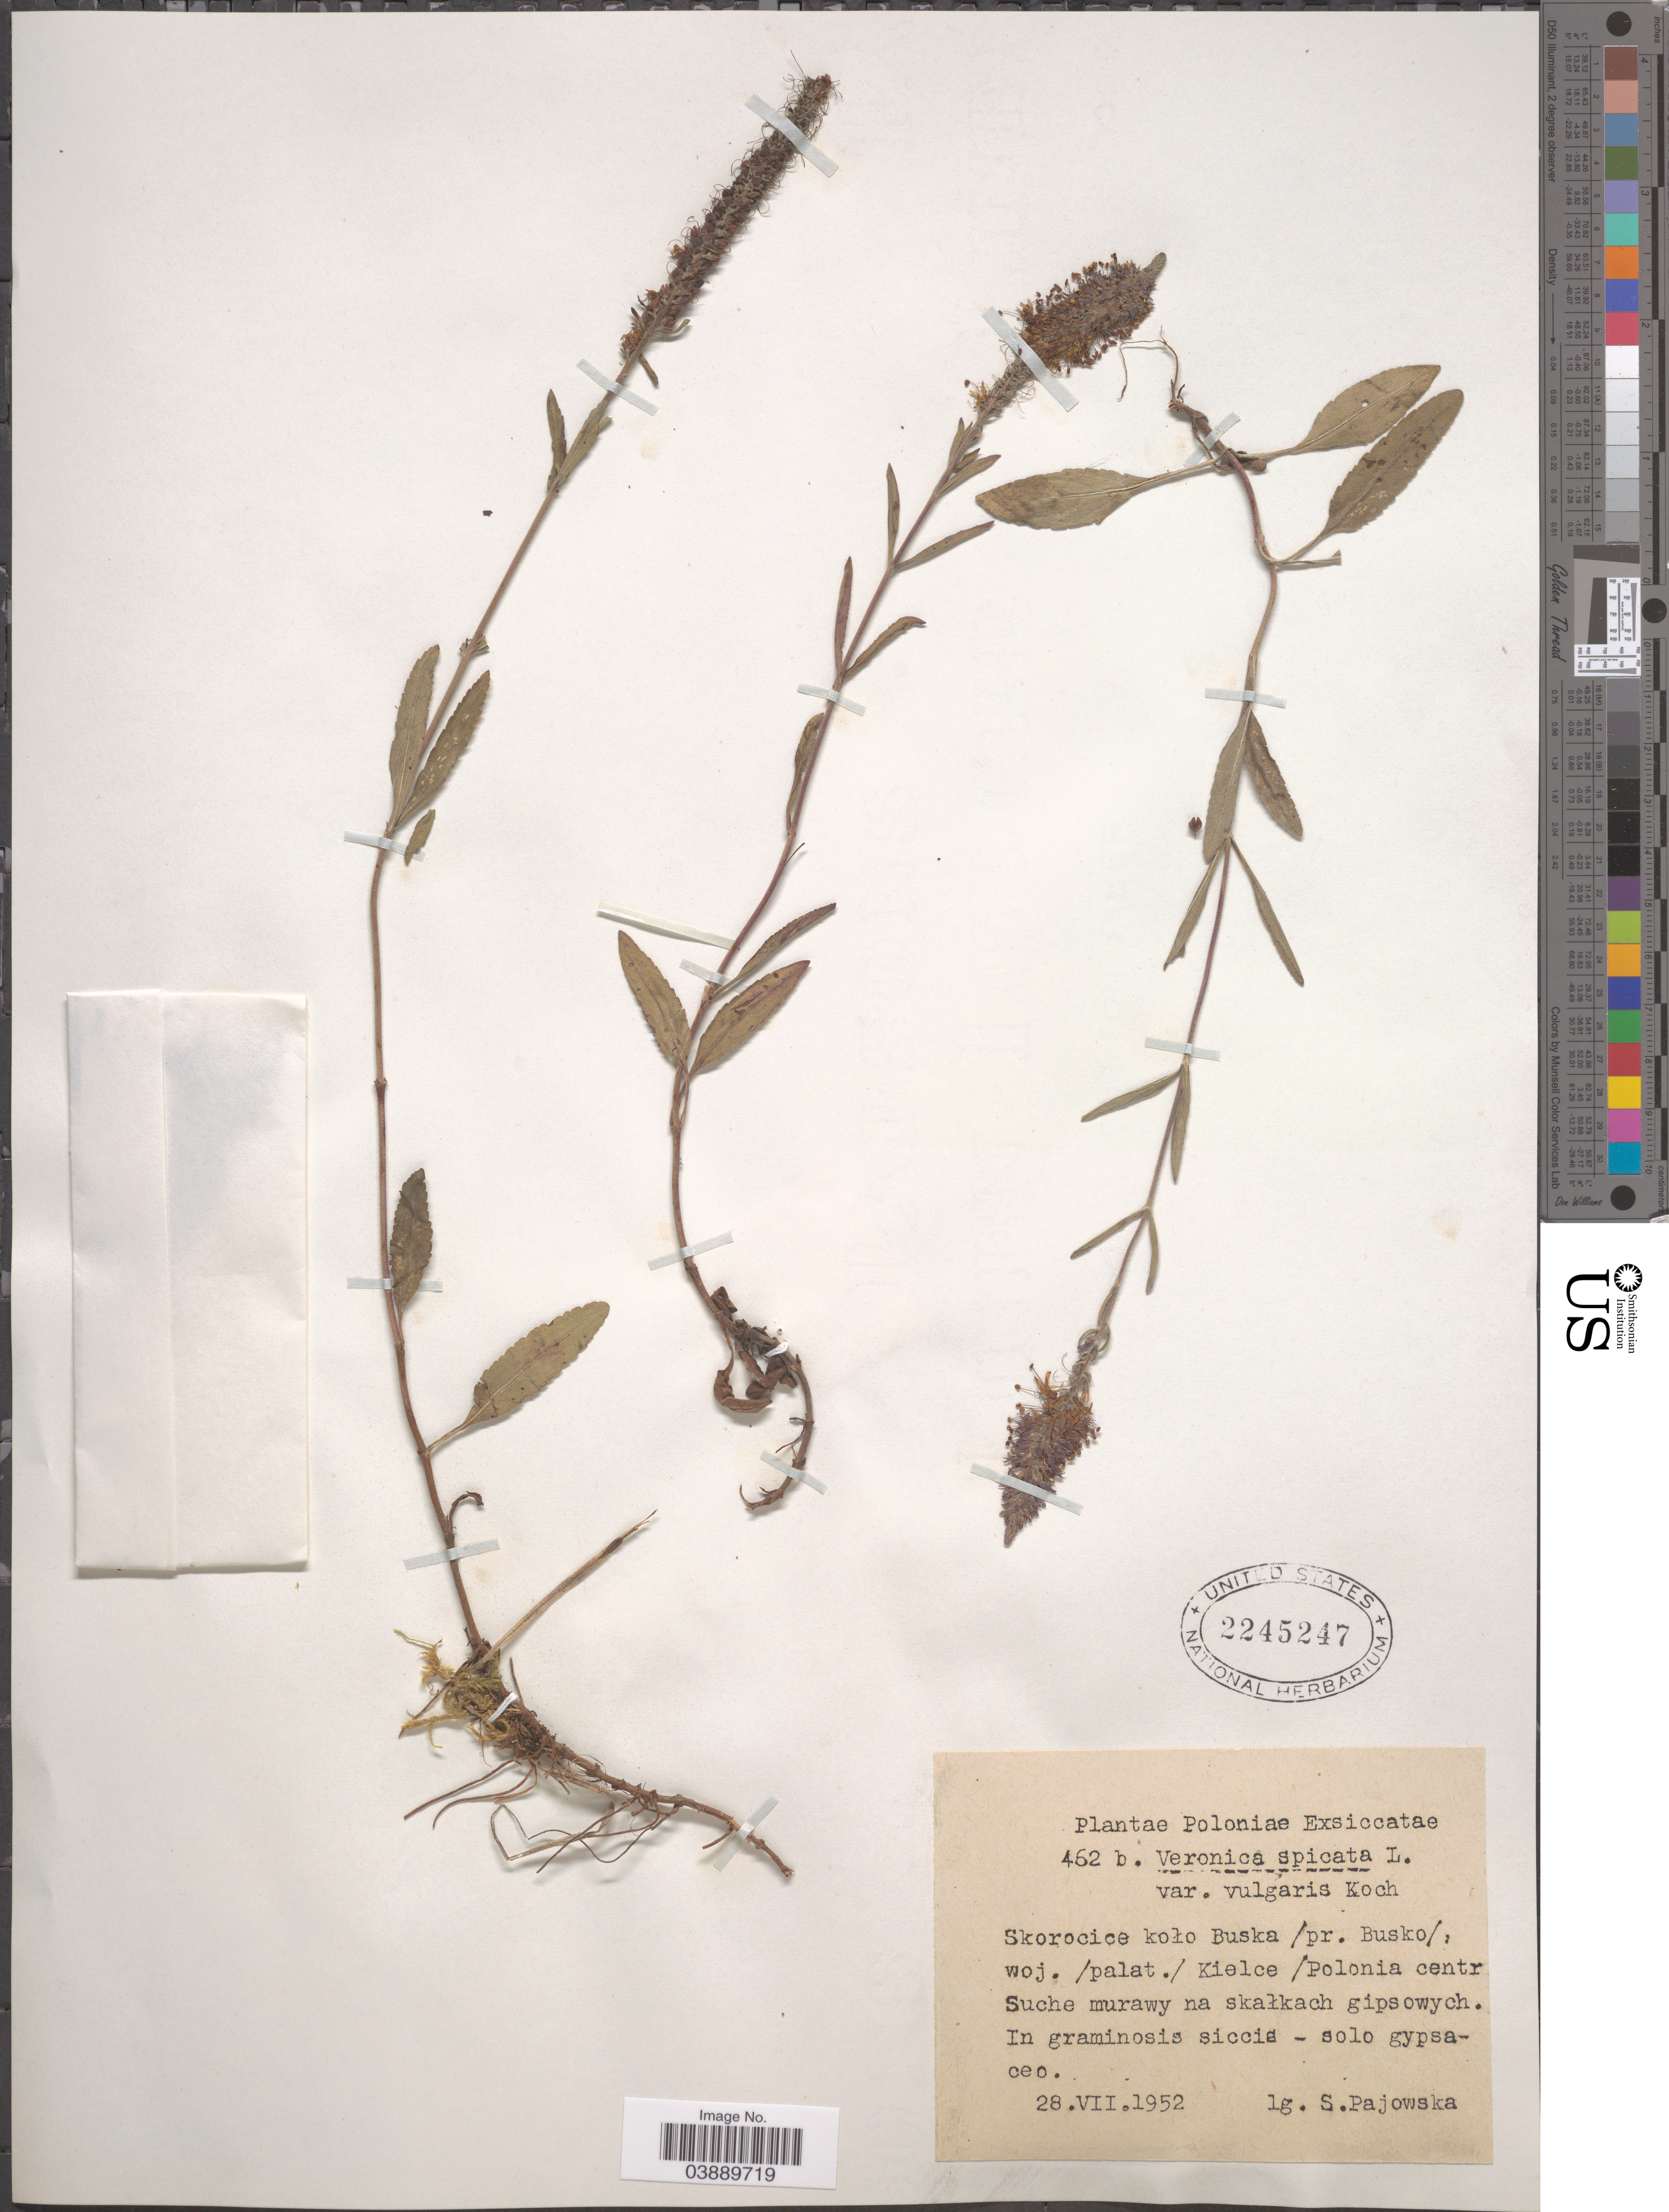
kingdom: Plantae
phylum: Tracheophyta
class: Magnoliopsida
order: Lamiales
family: Plantaginaceae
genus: Veronica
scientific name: Veronica spicata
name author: L.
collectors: S. Pajowska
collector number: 462b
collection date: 1952-07-28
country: Poland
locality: Poloniae. Skorocice kolo Buska /pr. Busko/. woj. /palat./ Kielce/ Polonia centr. Suche murawy na skalkach gipsowych. In graminosis siccis -solo gypsa-ceo.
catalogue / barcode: US 2245247